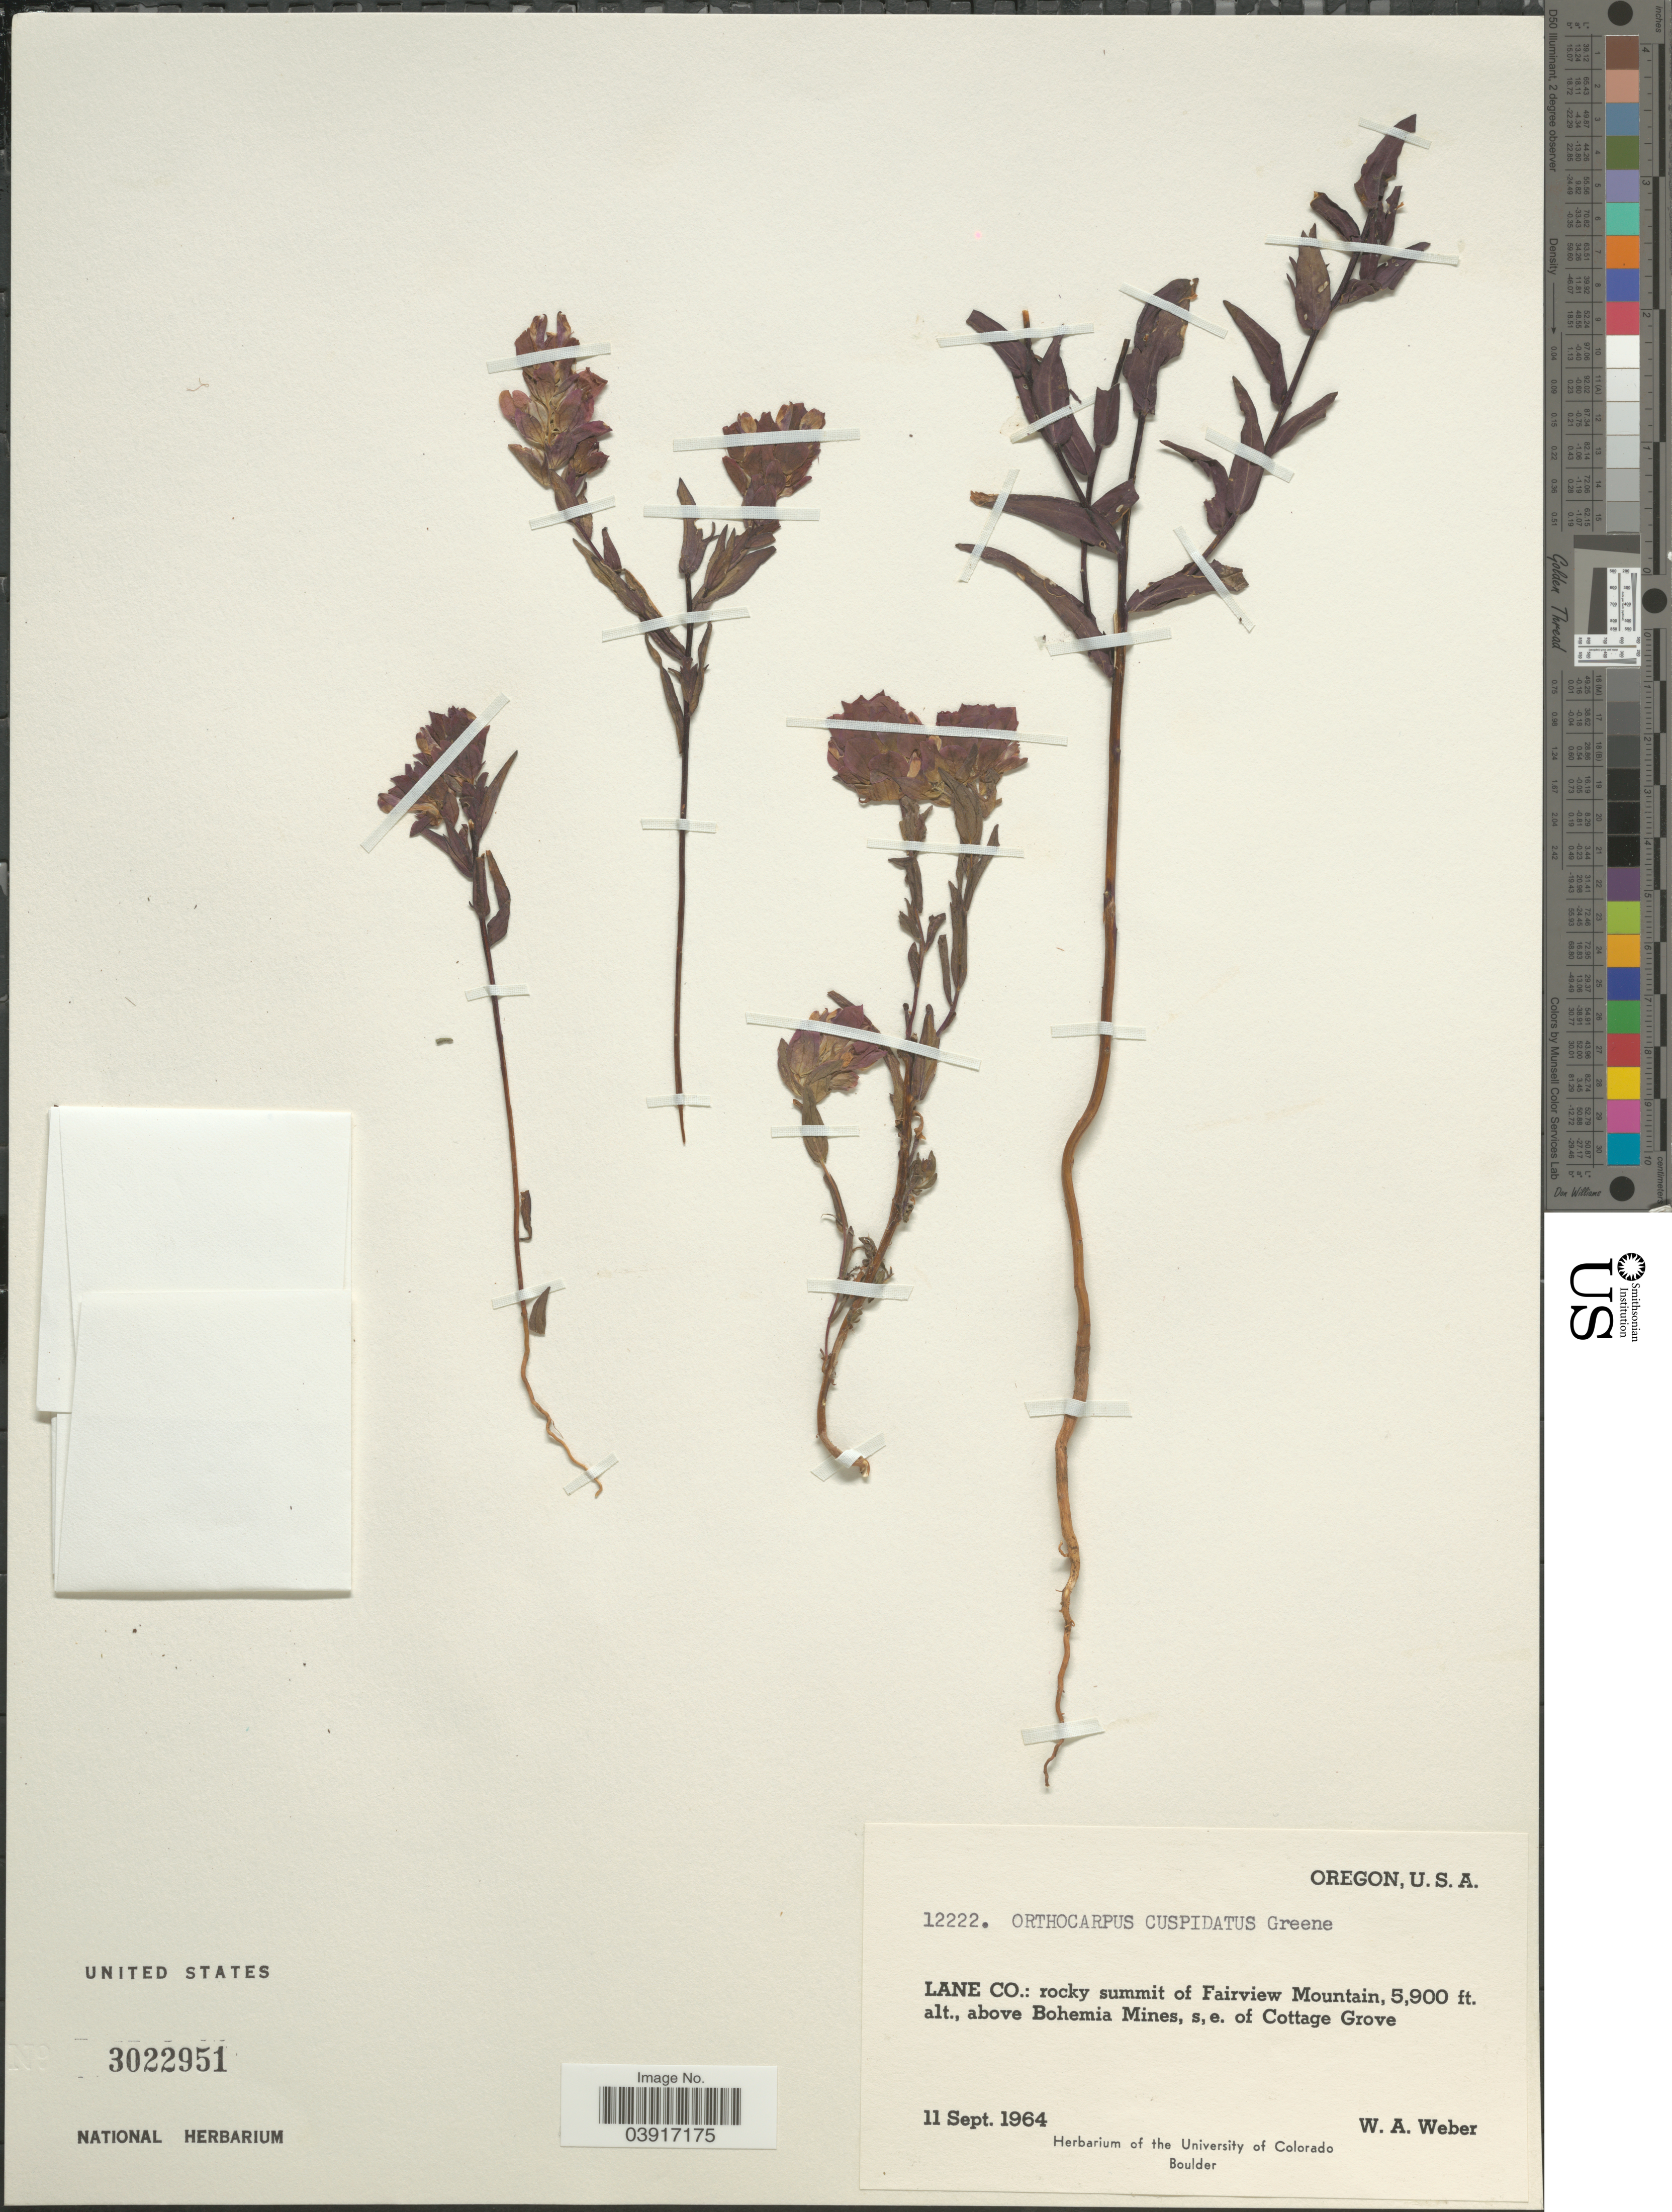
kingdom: Plantae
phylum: Tracheophyta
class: Magnoliopsida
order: Lamiales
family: Orobanchaceae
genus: Orthocarpus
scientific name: Orthocarpus cuspidatus subsp. cuspidatus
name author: Greene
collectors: W. A. Weber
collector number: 12222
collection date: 1964-09-11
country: United States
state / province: Oregon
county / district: Lane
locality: Lane Co.: rocky summit of Fairview Mountain, above Bohemia Mines, s,e. of Cottage Grove.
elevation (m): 1798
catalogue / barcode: US 3022951